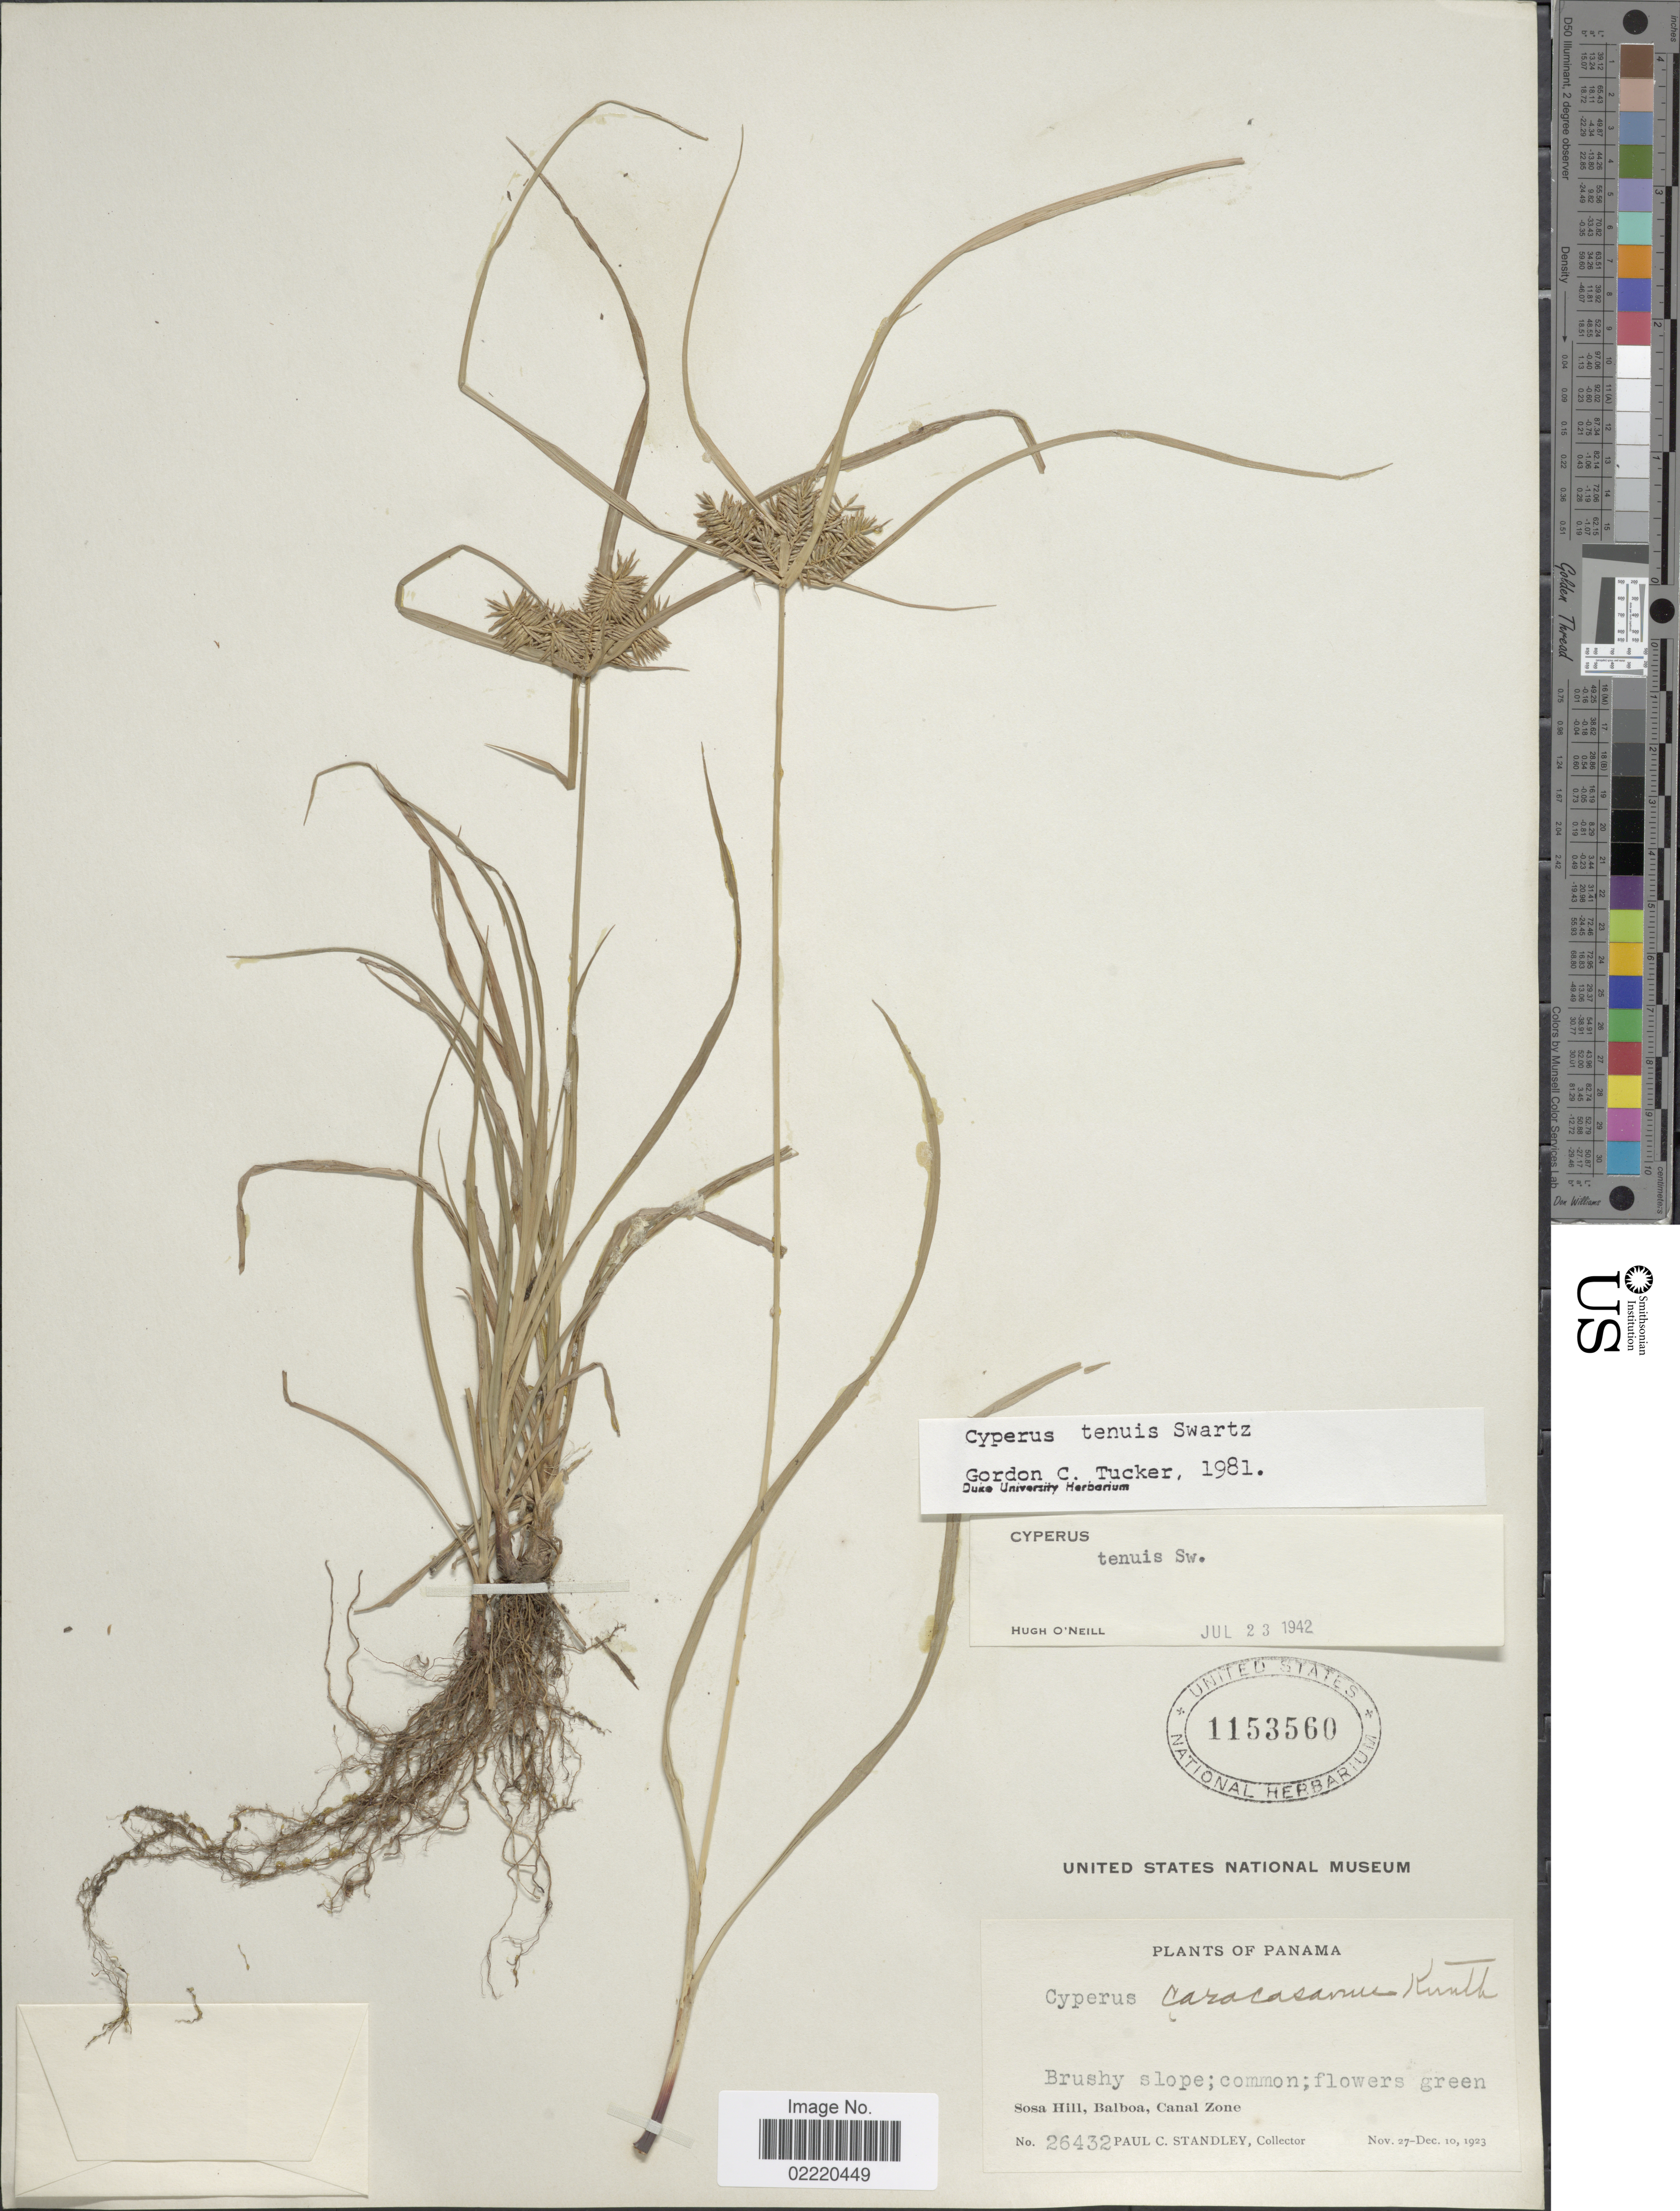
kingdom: Plantae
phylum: Tracheophyta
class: Liliopsida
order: Poales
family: Cyperaceae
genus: Cyperus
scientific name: Cyperus tenuis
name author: Sw.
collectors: P. C. Standley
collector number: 26432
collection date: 1923-11-27/1923-12-10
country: Panama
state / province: Colón / Panamá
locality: Brushy slope, Sosa Hill, Balboa, Canal Zone.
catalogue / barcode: US 1153560